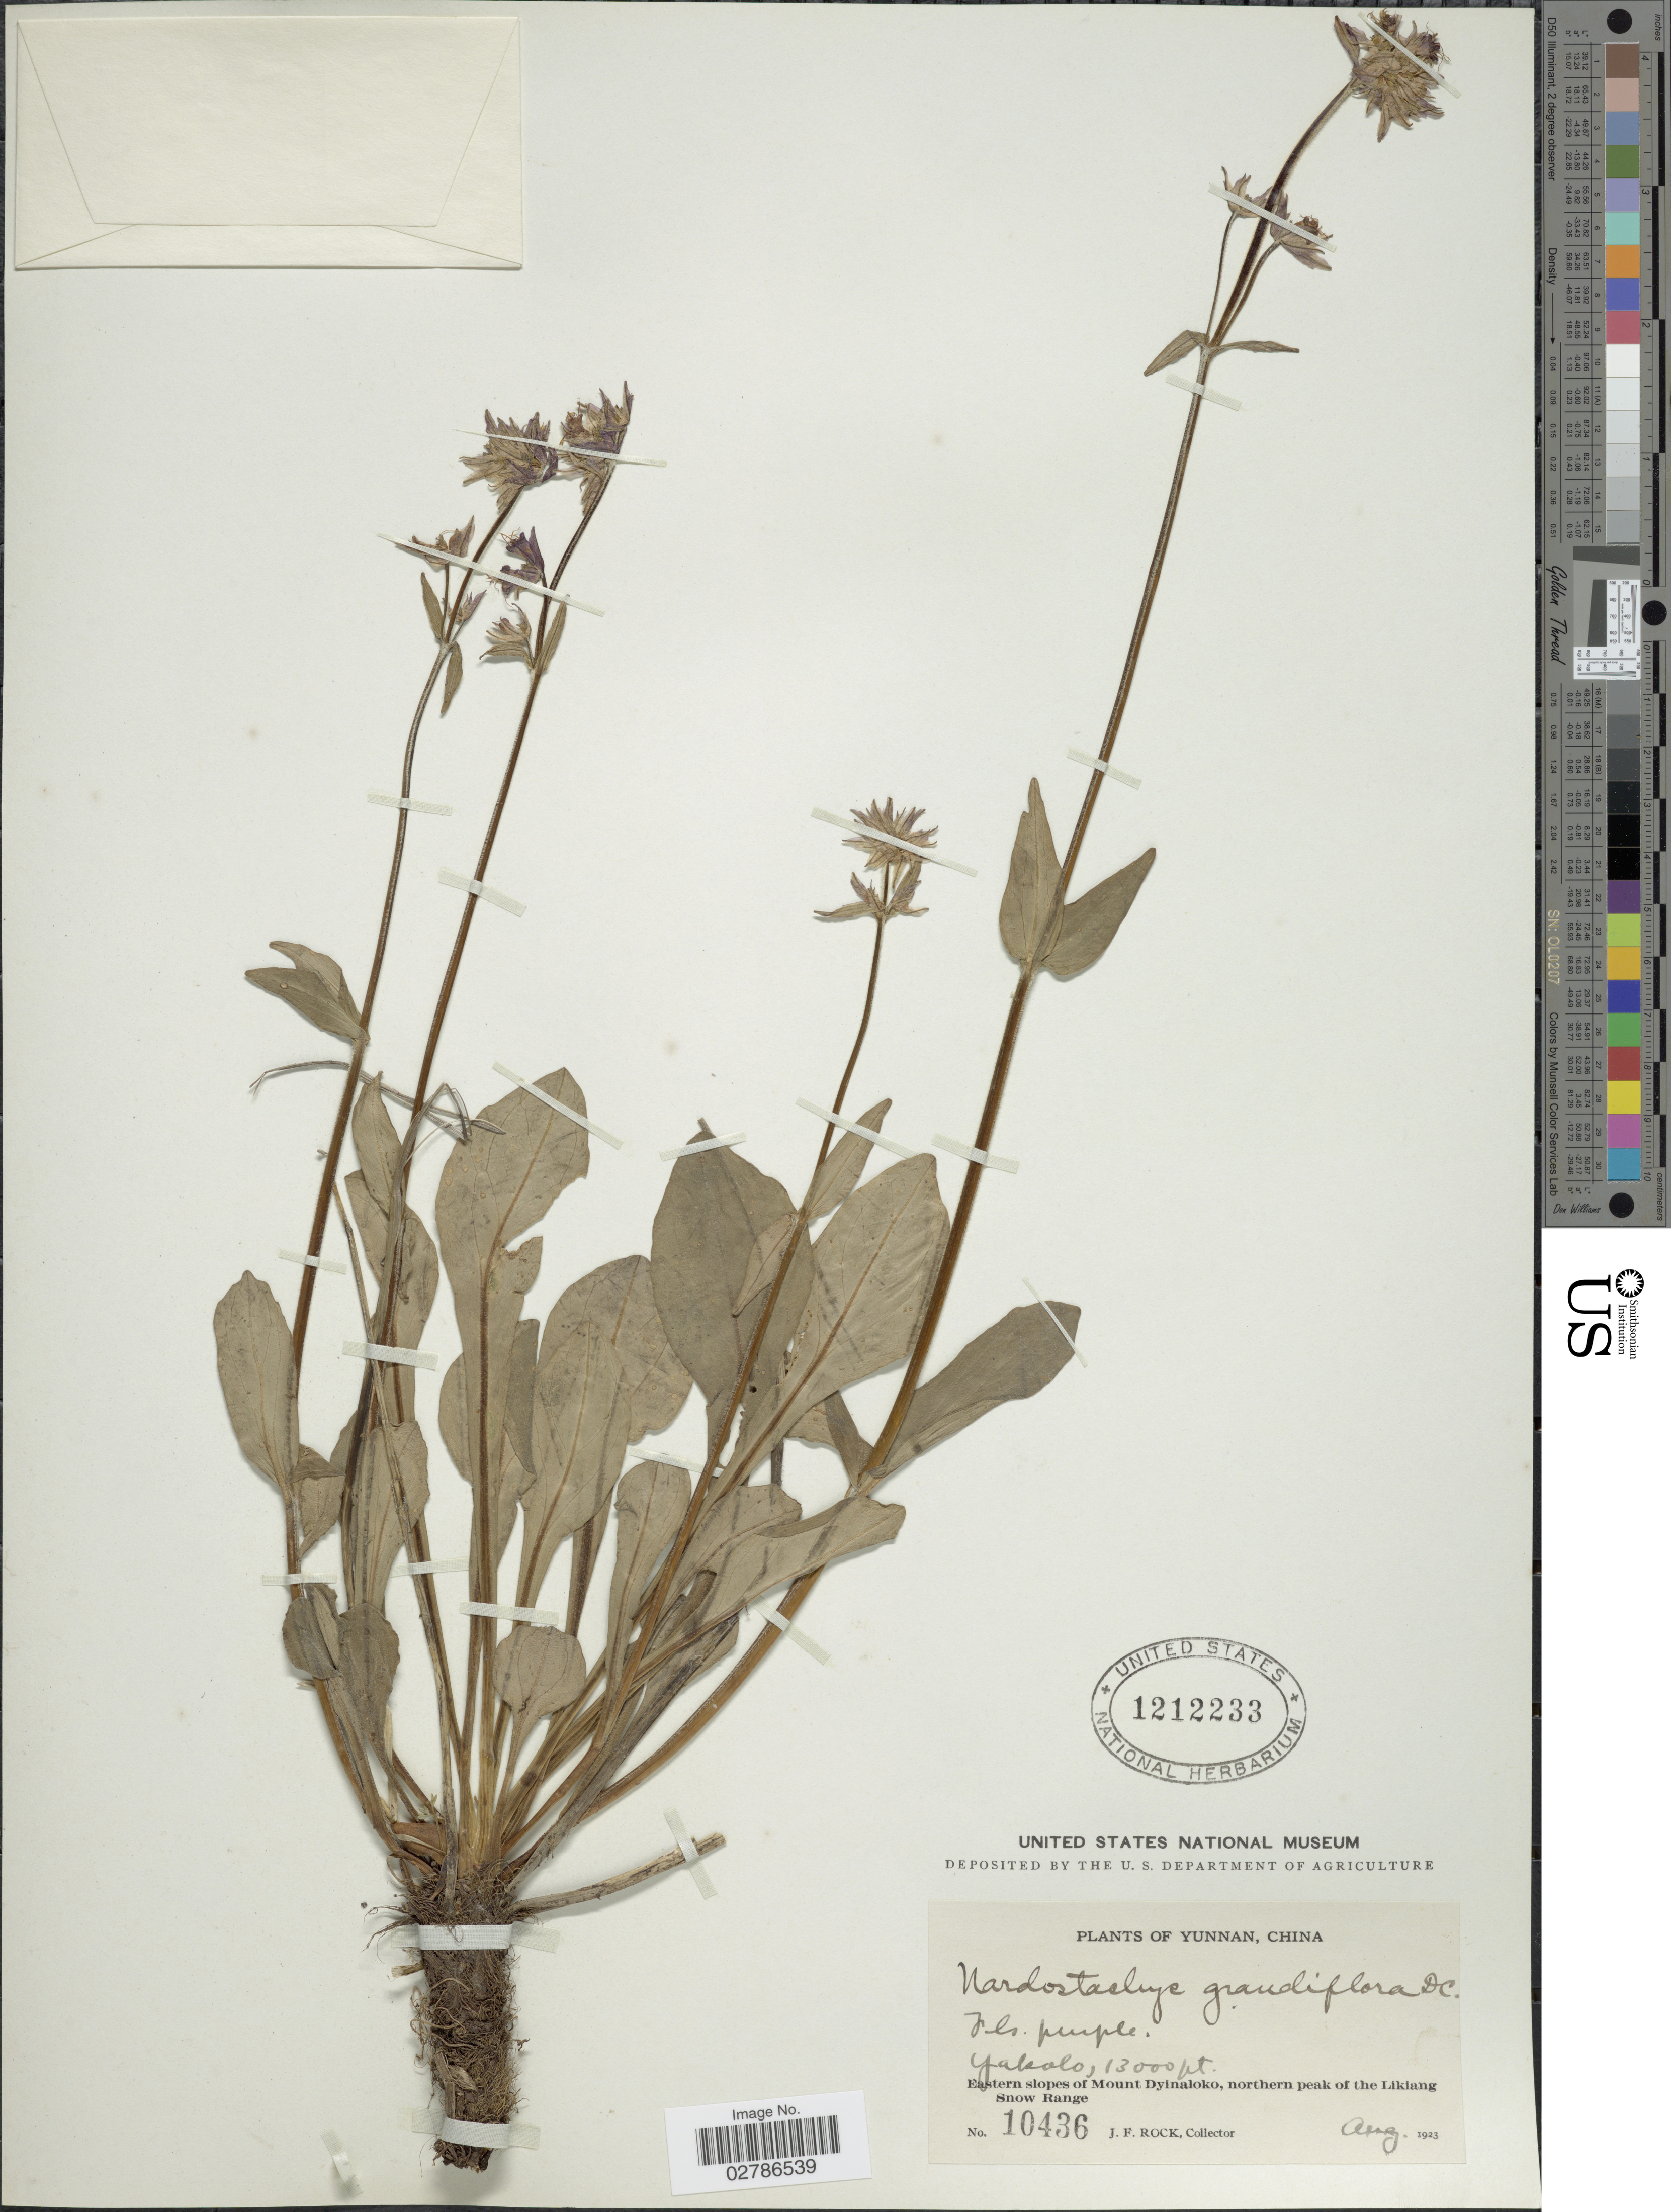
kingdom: Plantae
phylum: Tracheophyta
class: Magnoliopsida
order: Dipsacales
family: Caprifoliaceae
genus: Nardostachys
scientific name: Nardostachys grandiflora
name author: DC.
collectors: J. Rock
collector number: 10436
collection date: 1923-08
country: China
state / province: Yunnan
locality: Yakolo. Eastern slopes of Mount Dyinaloko, northern peak of the Likiang Snow Range.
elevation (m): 3962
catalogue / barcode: US 1212233